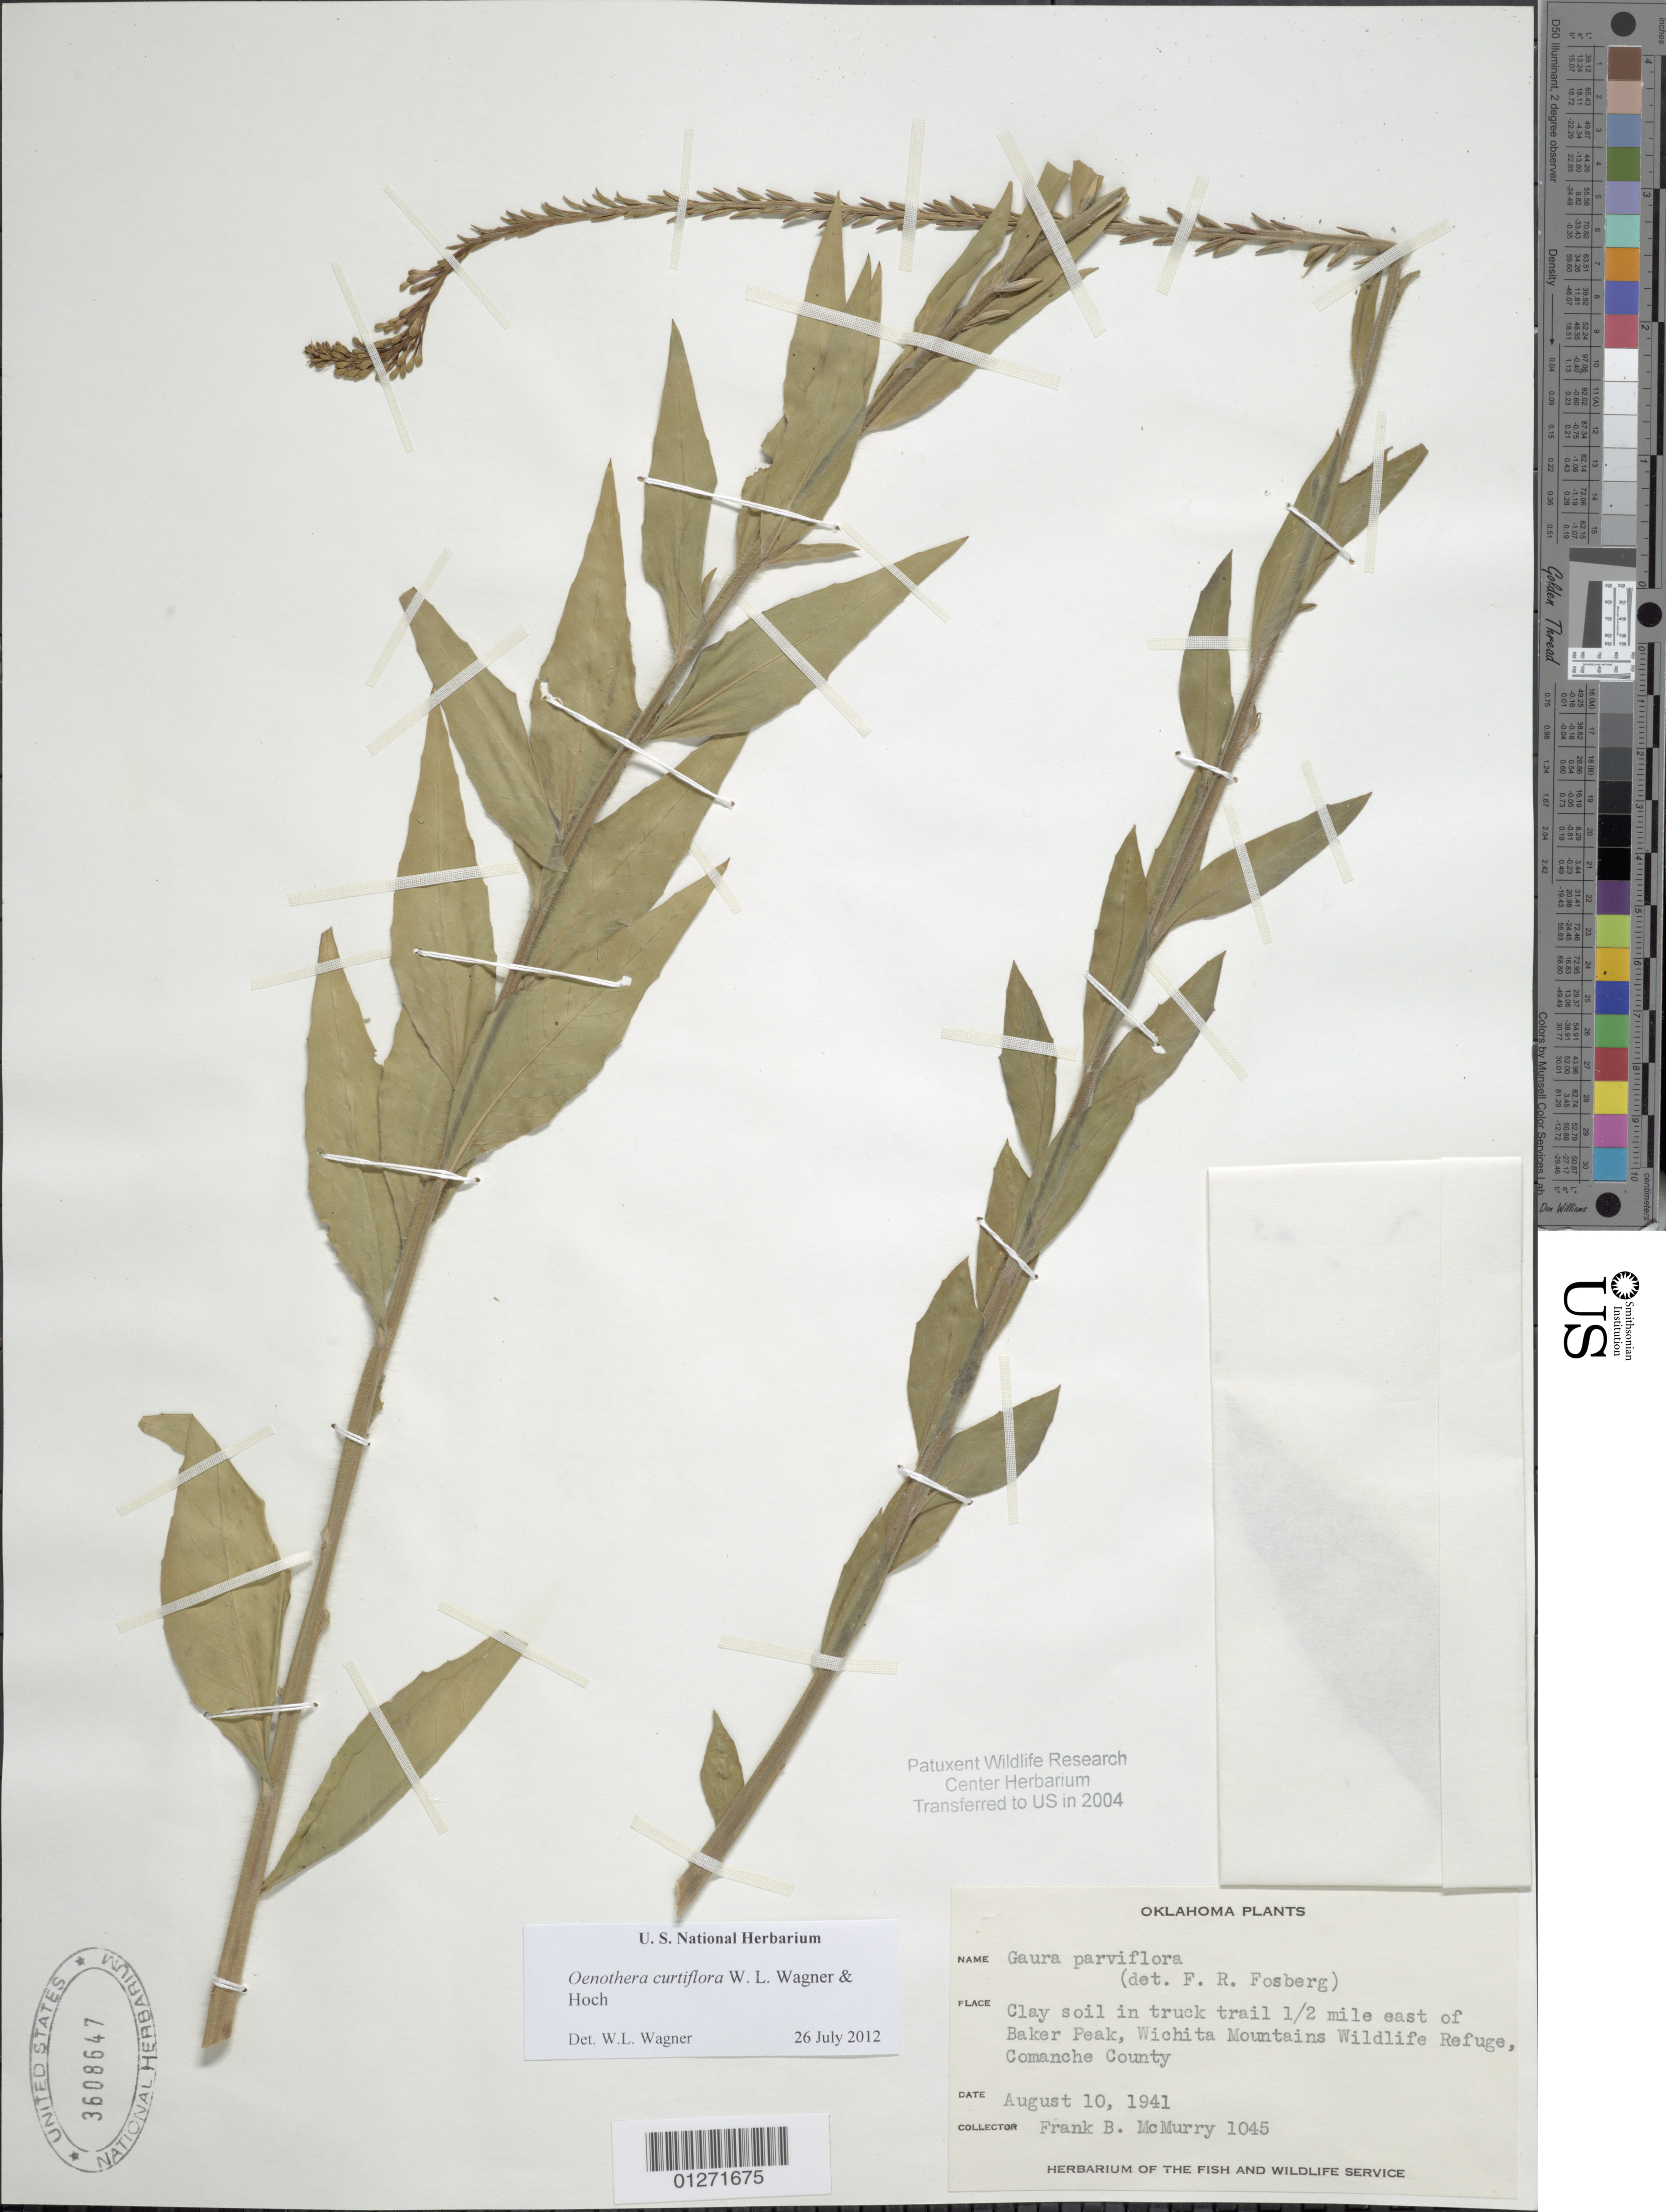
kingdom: Plantae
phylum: Tracheophyta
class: Magnoliopsida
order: Myrtales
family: Onagraceae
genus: Oenothera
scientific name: Oenothera curtiflora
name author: W.L. Wagner & Hoch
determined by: Wagner, W. L., (BOT), Smithsonian Institution - National Museum of Natural History (UNITED STATES)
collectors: F. B. McMurry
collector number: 1045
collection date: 1941-08-10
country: United States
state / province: Oklahoma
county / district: Comanche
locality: Trail 0.5 mi E of Baker Peak, Wichita Mtns Wildlife Refuge.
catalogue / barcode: US 3608647